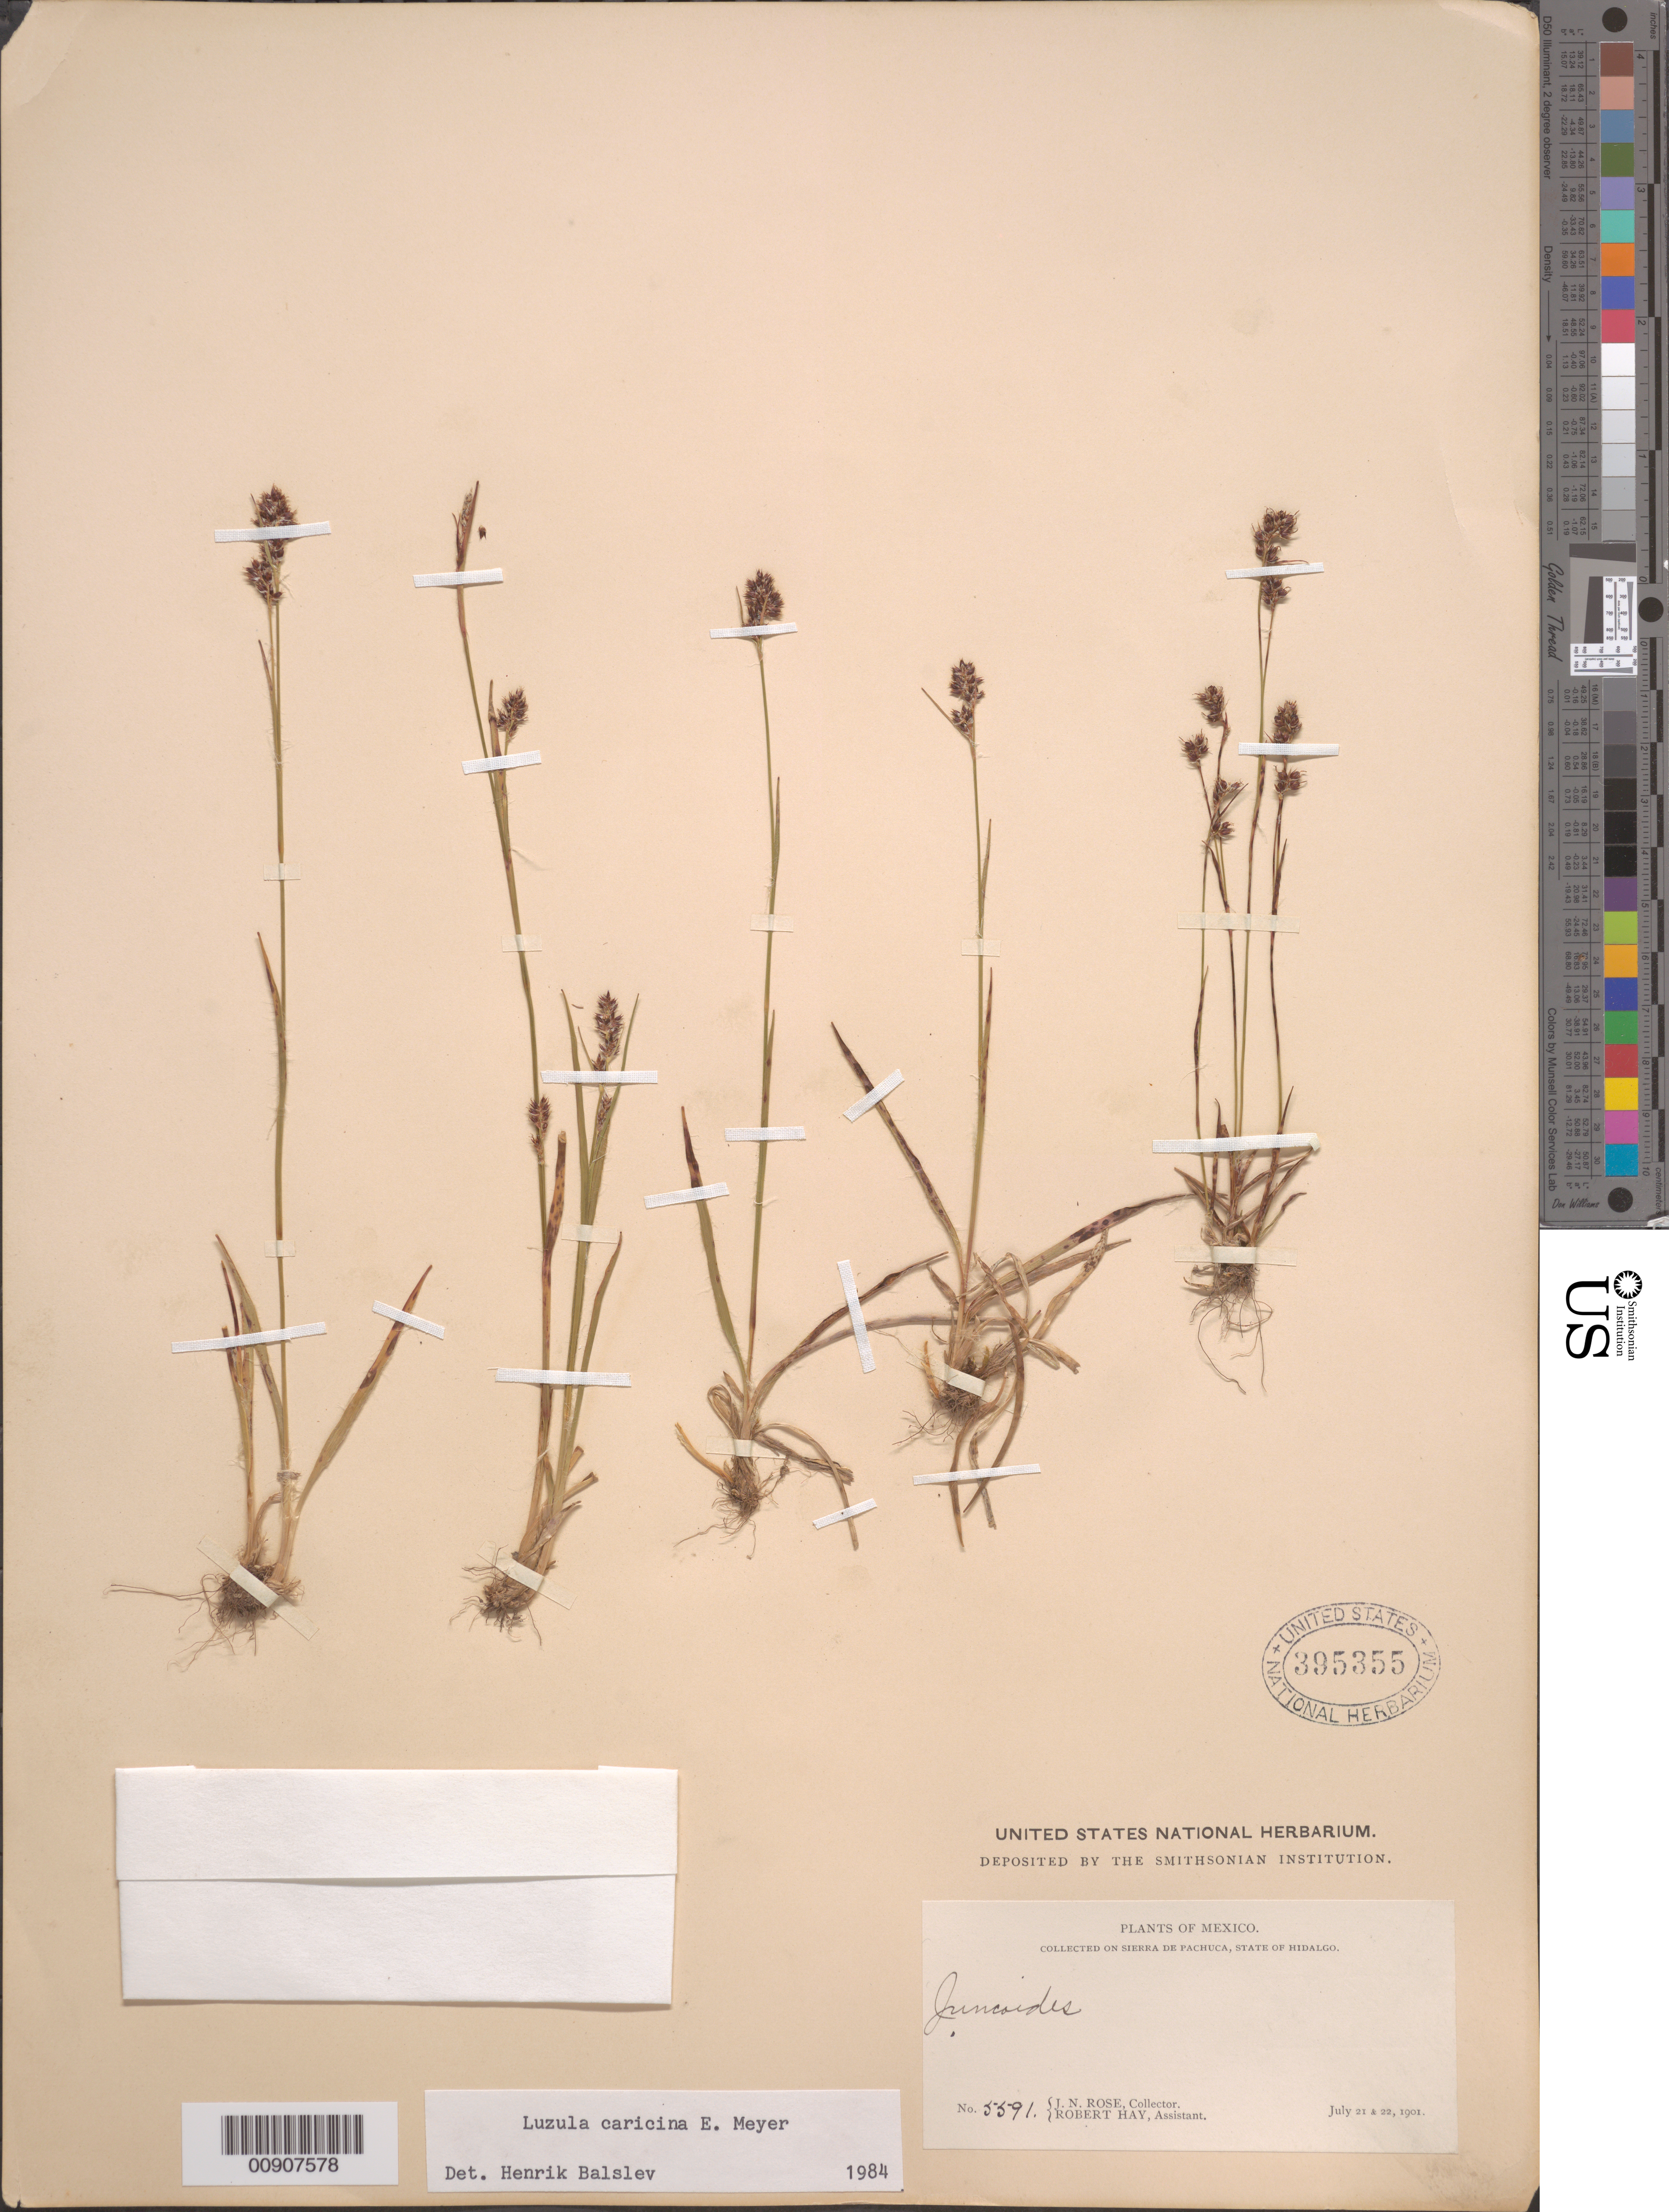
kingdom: Plantae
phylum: Tracheophyta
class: Liliopsida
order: Poales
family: Juncaceae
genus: Luzula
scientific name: Luzula caricina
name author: E. Mey.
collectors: J. N. Rose & R. Hay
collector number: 5591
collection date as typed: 21 Jul 1901 to 22 Jul 1901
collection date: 1901-07-21/1901-07-22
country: Mexico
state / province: Hidalgo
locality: Sierra de Pachuca, State of Hidalgo.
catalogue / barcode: US 395355